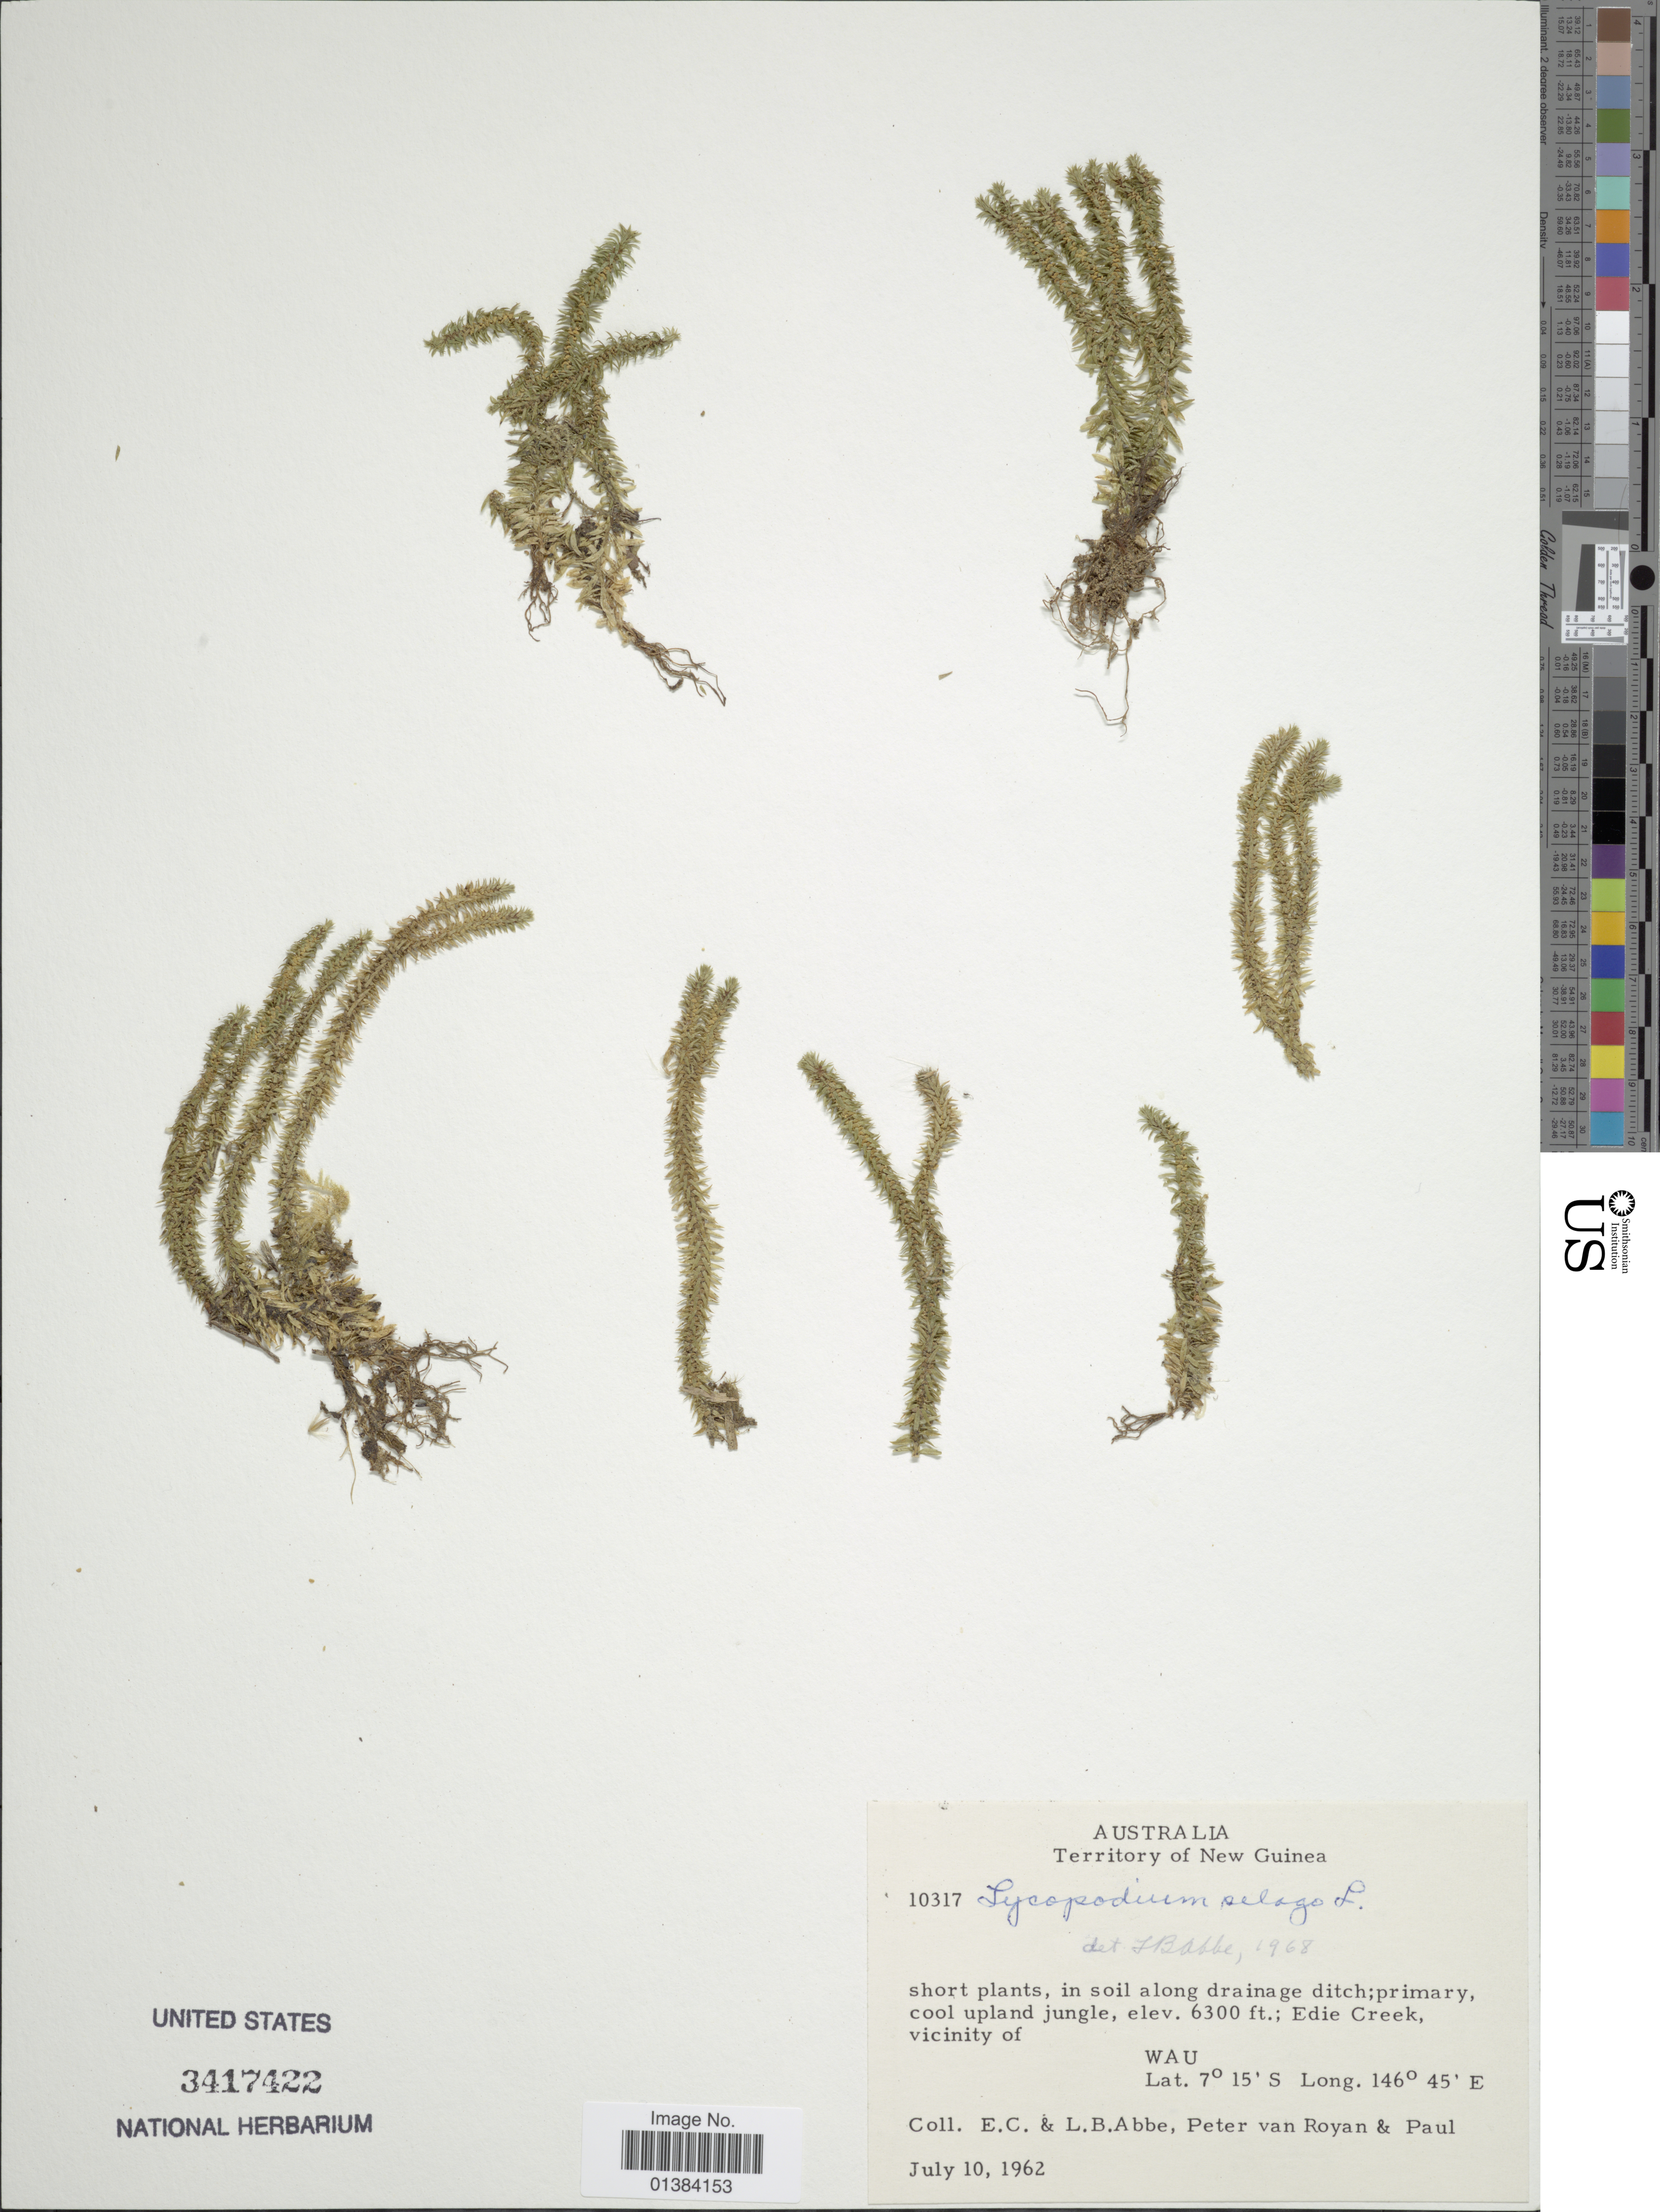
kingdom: Plantae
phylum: Tracheophyta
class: Lycopodiopsida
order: Lycopodiales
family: Lycopodiaceae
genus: Huperzia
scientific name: Huperzia selago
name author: (L.) Bernh. ex Schrank & Mart.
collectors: E. C. Abbe, L. B. Abbe, P. van Royan & -. Paul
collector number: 10317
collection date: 1962-07-10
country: Papua New Guinea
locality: Australia [?] Territory of New Guinea. Edie Creek, vicinity of Wau.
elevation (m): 1920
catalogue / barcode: US 3417422